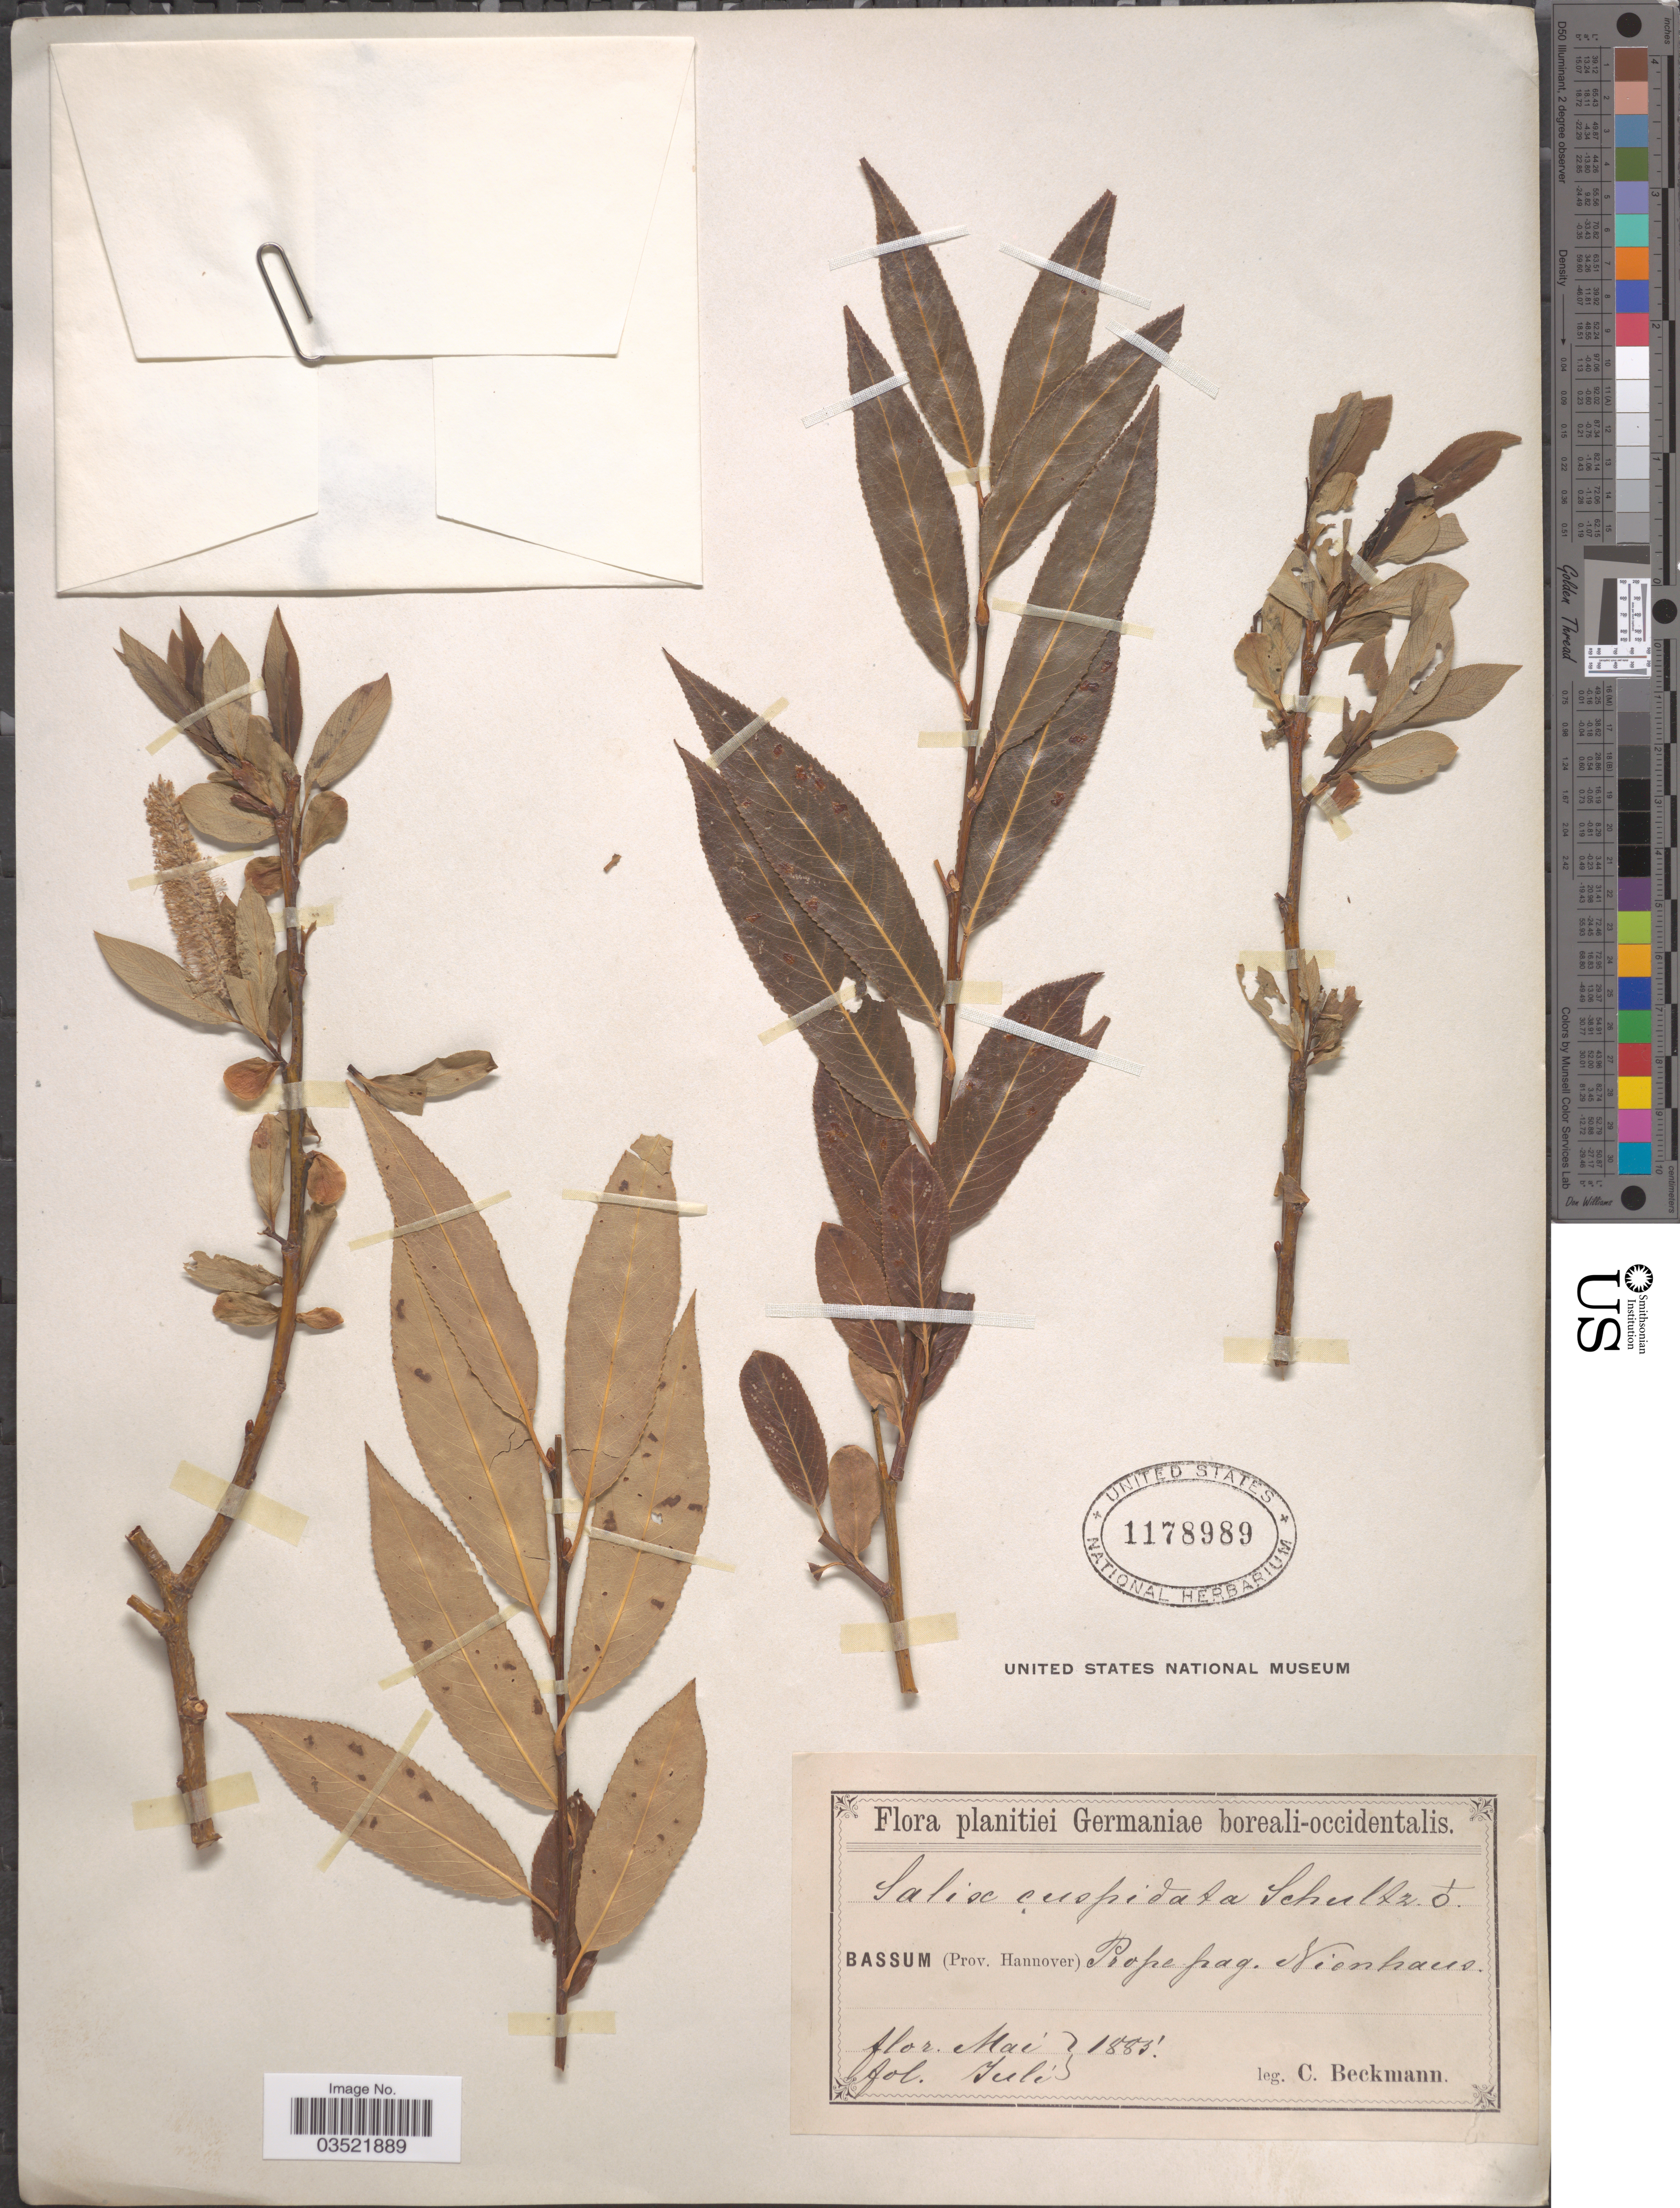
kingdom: Plantae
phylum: Tracheophyta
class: Magnoliopsida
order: Malpighiales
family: Salicaceae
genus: Salix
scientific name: Salix cuspidata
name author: D. Don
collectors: C. Beckmann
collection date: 1885-05/1885-07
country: Germany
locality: germaniae boreali-occidentalis. Bassum (Prov. Hannover) Prope pag. Wienhaus.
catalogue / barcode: US 1178989